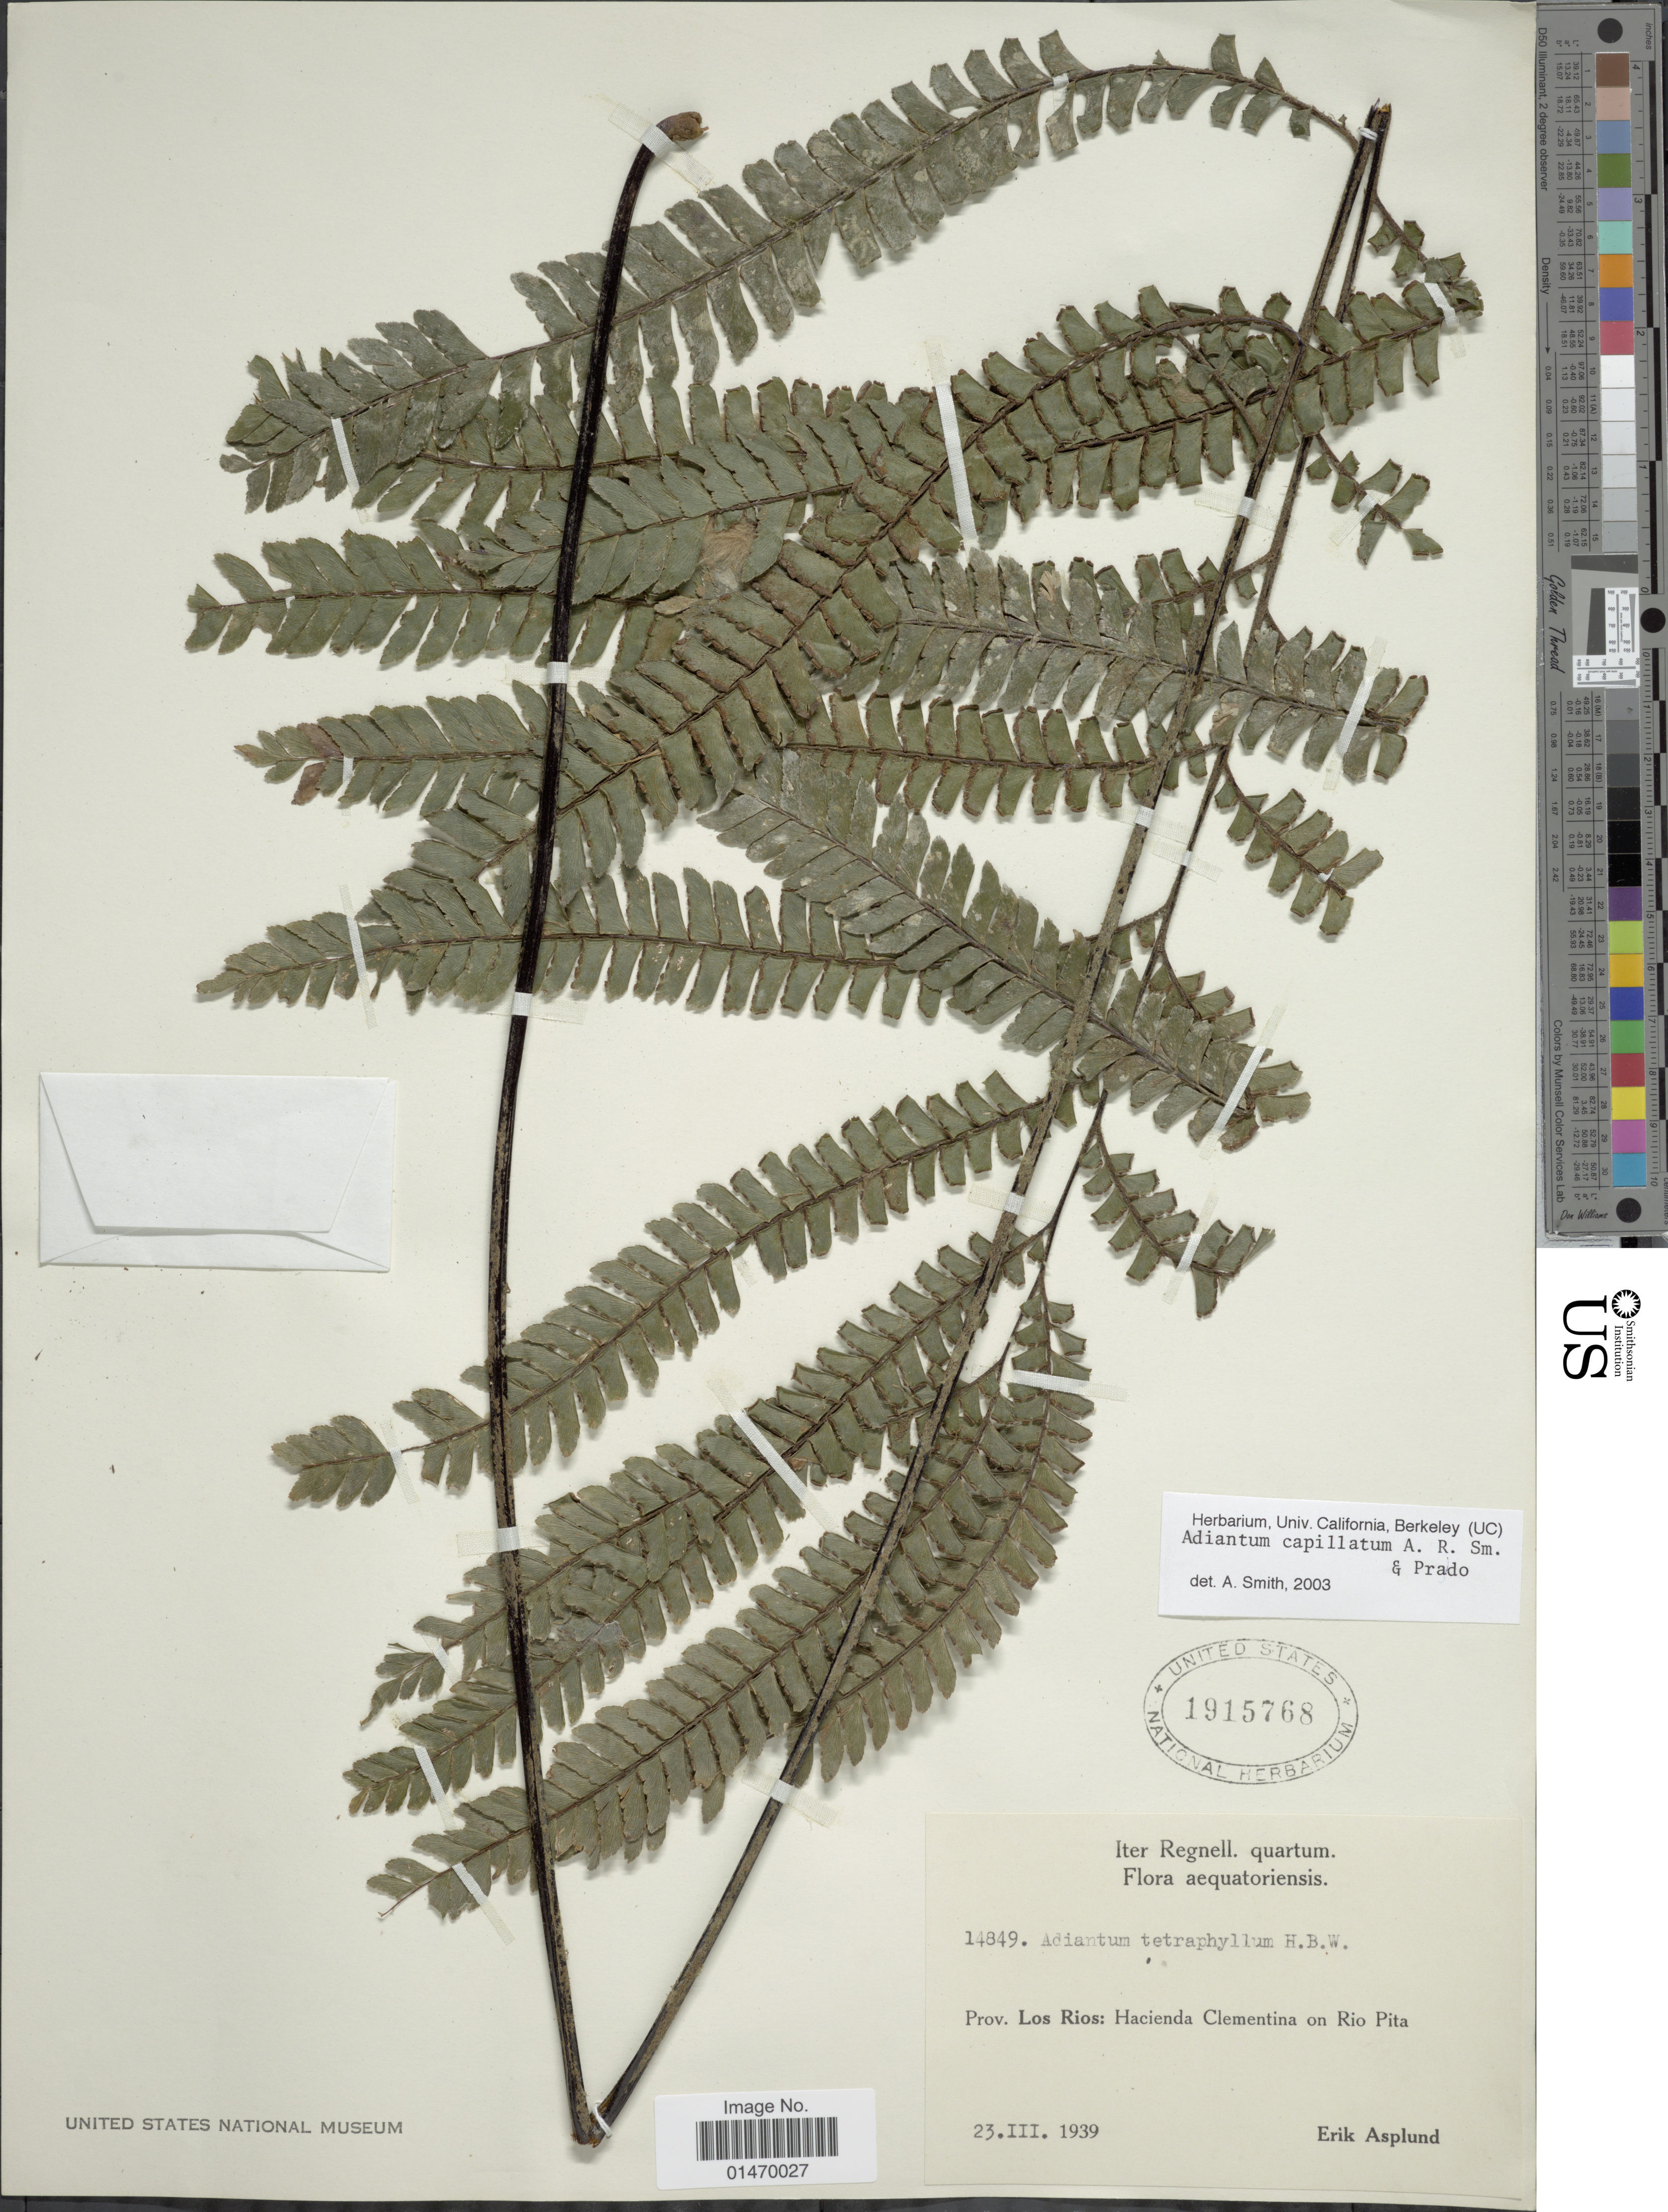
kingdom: Plantae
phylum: Tracheophyta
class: Polypodiopsida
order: Polypodiales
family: Pteridaceae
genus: Adiantum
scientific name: Adiantum capillatum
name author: A.R. Sm. & J. Prado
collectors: E. Asplund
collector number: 14849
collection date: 1939-03-23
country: Ecuador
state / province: Los Ríos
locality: Hacienda Clementina on Rio Pita.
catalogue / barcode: US 1915768